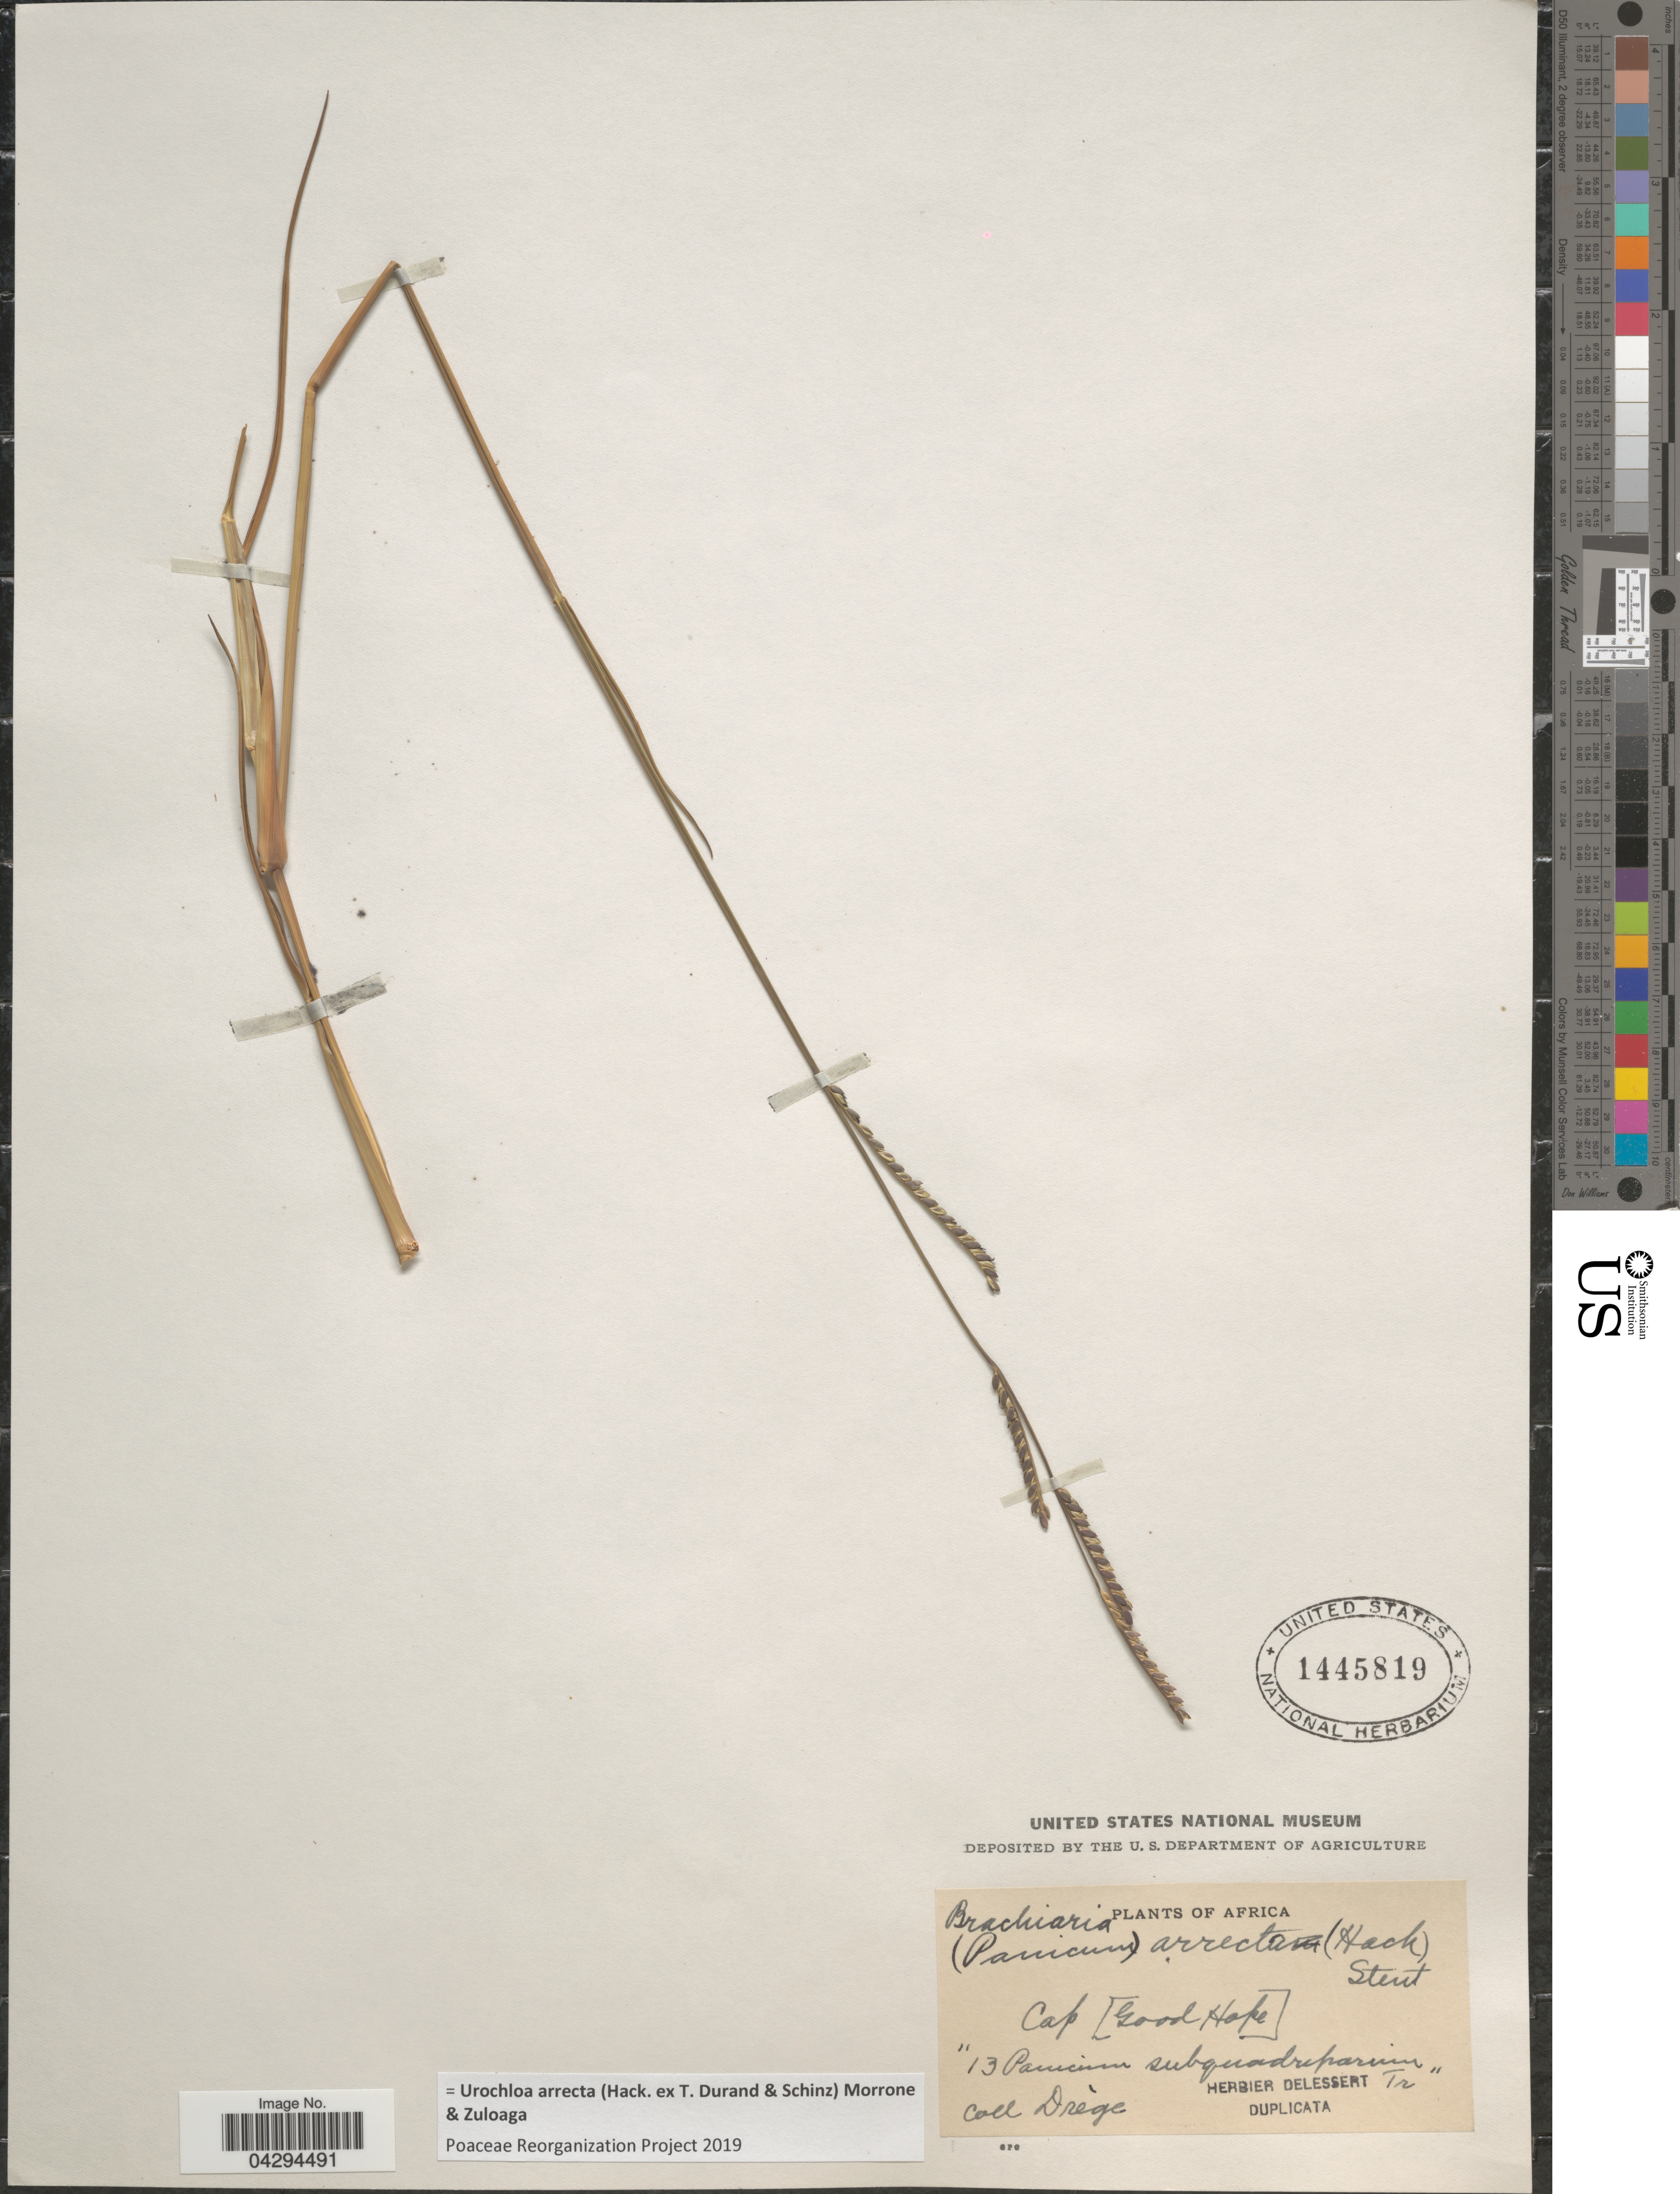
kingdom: Plantae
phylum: Tracheophyta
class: Liliopsida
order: Poales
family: Poaceae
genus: Urochloa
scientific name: Urochloa arrecta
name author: (Hack. ex Durand & Schinz) Morrone & Zuloaga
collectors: Drege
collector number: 13?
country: South Africa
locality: Africa. Cap [Good Hope].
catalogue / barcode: US 1445819